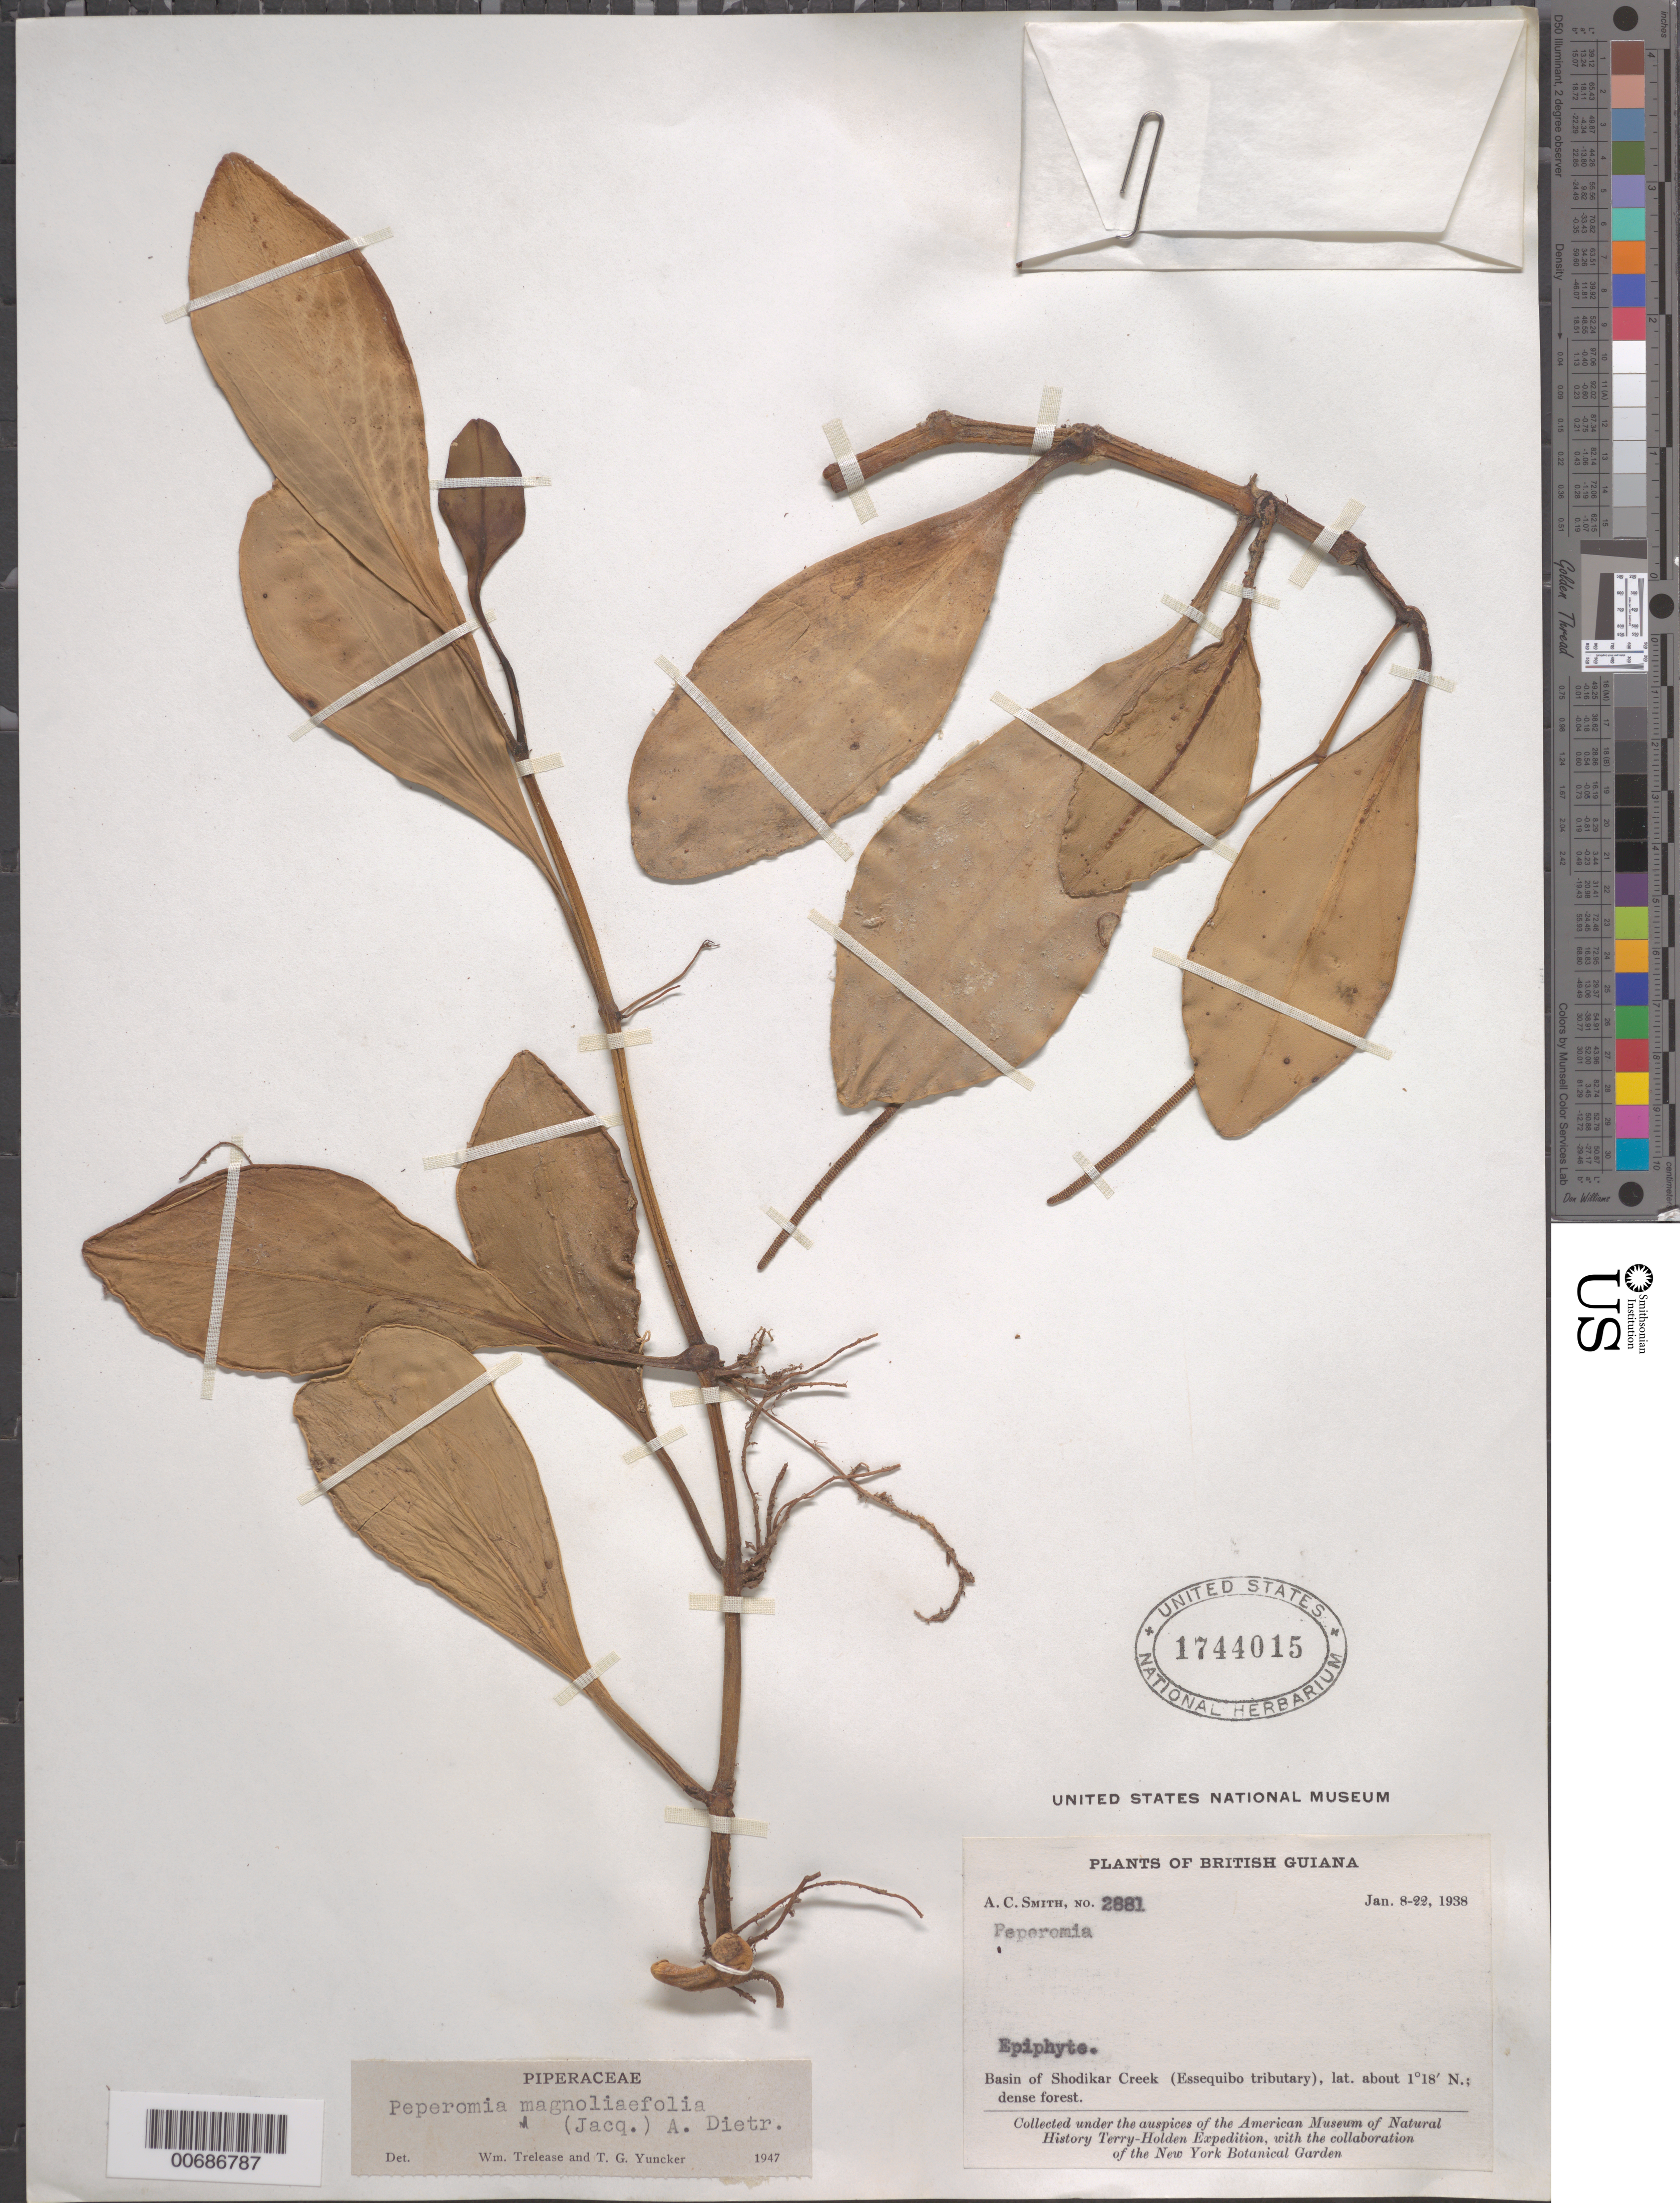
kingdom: Plantae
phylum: Tracheophyta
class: Magnoliopsida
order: Piperales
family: Piperaceae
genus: Peperomia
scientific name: Peperomia magnoliifolia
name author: (Jacq.) A. Dietr.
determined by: Trelease, W.; Yuncker, T. G.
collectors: A. C. Smith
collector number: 2881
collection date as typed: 8-Jan-38 to 22-Jan-38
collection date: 1938-01-08/1938-01-22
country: Guyana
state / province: U. Takutu-U. Essequibo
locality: Shodikar Creek, basin of (Essequibo tributary), Akarai Mts.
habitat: Dense forest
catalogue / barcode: US 1744015